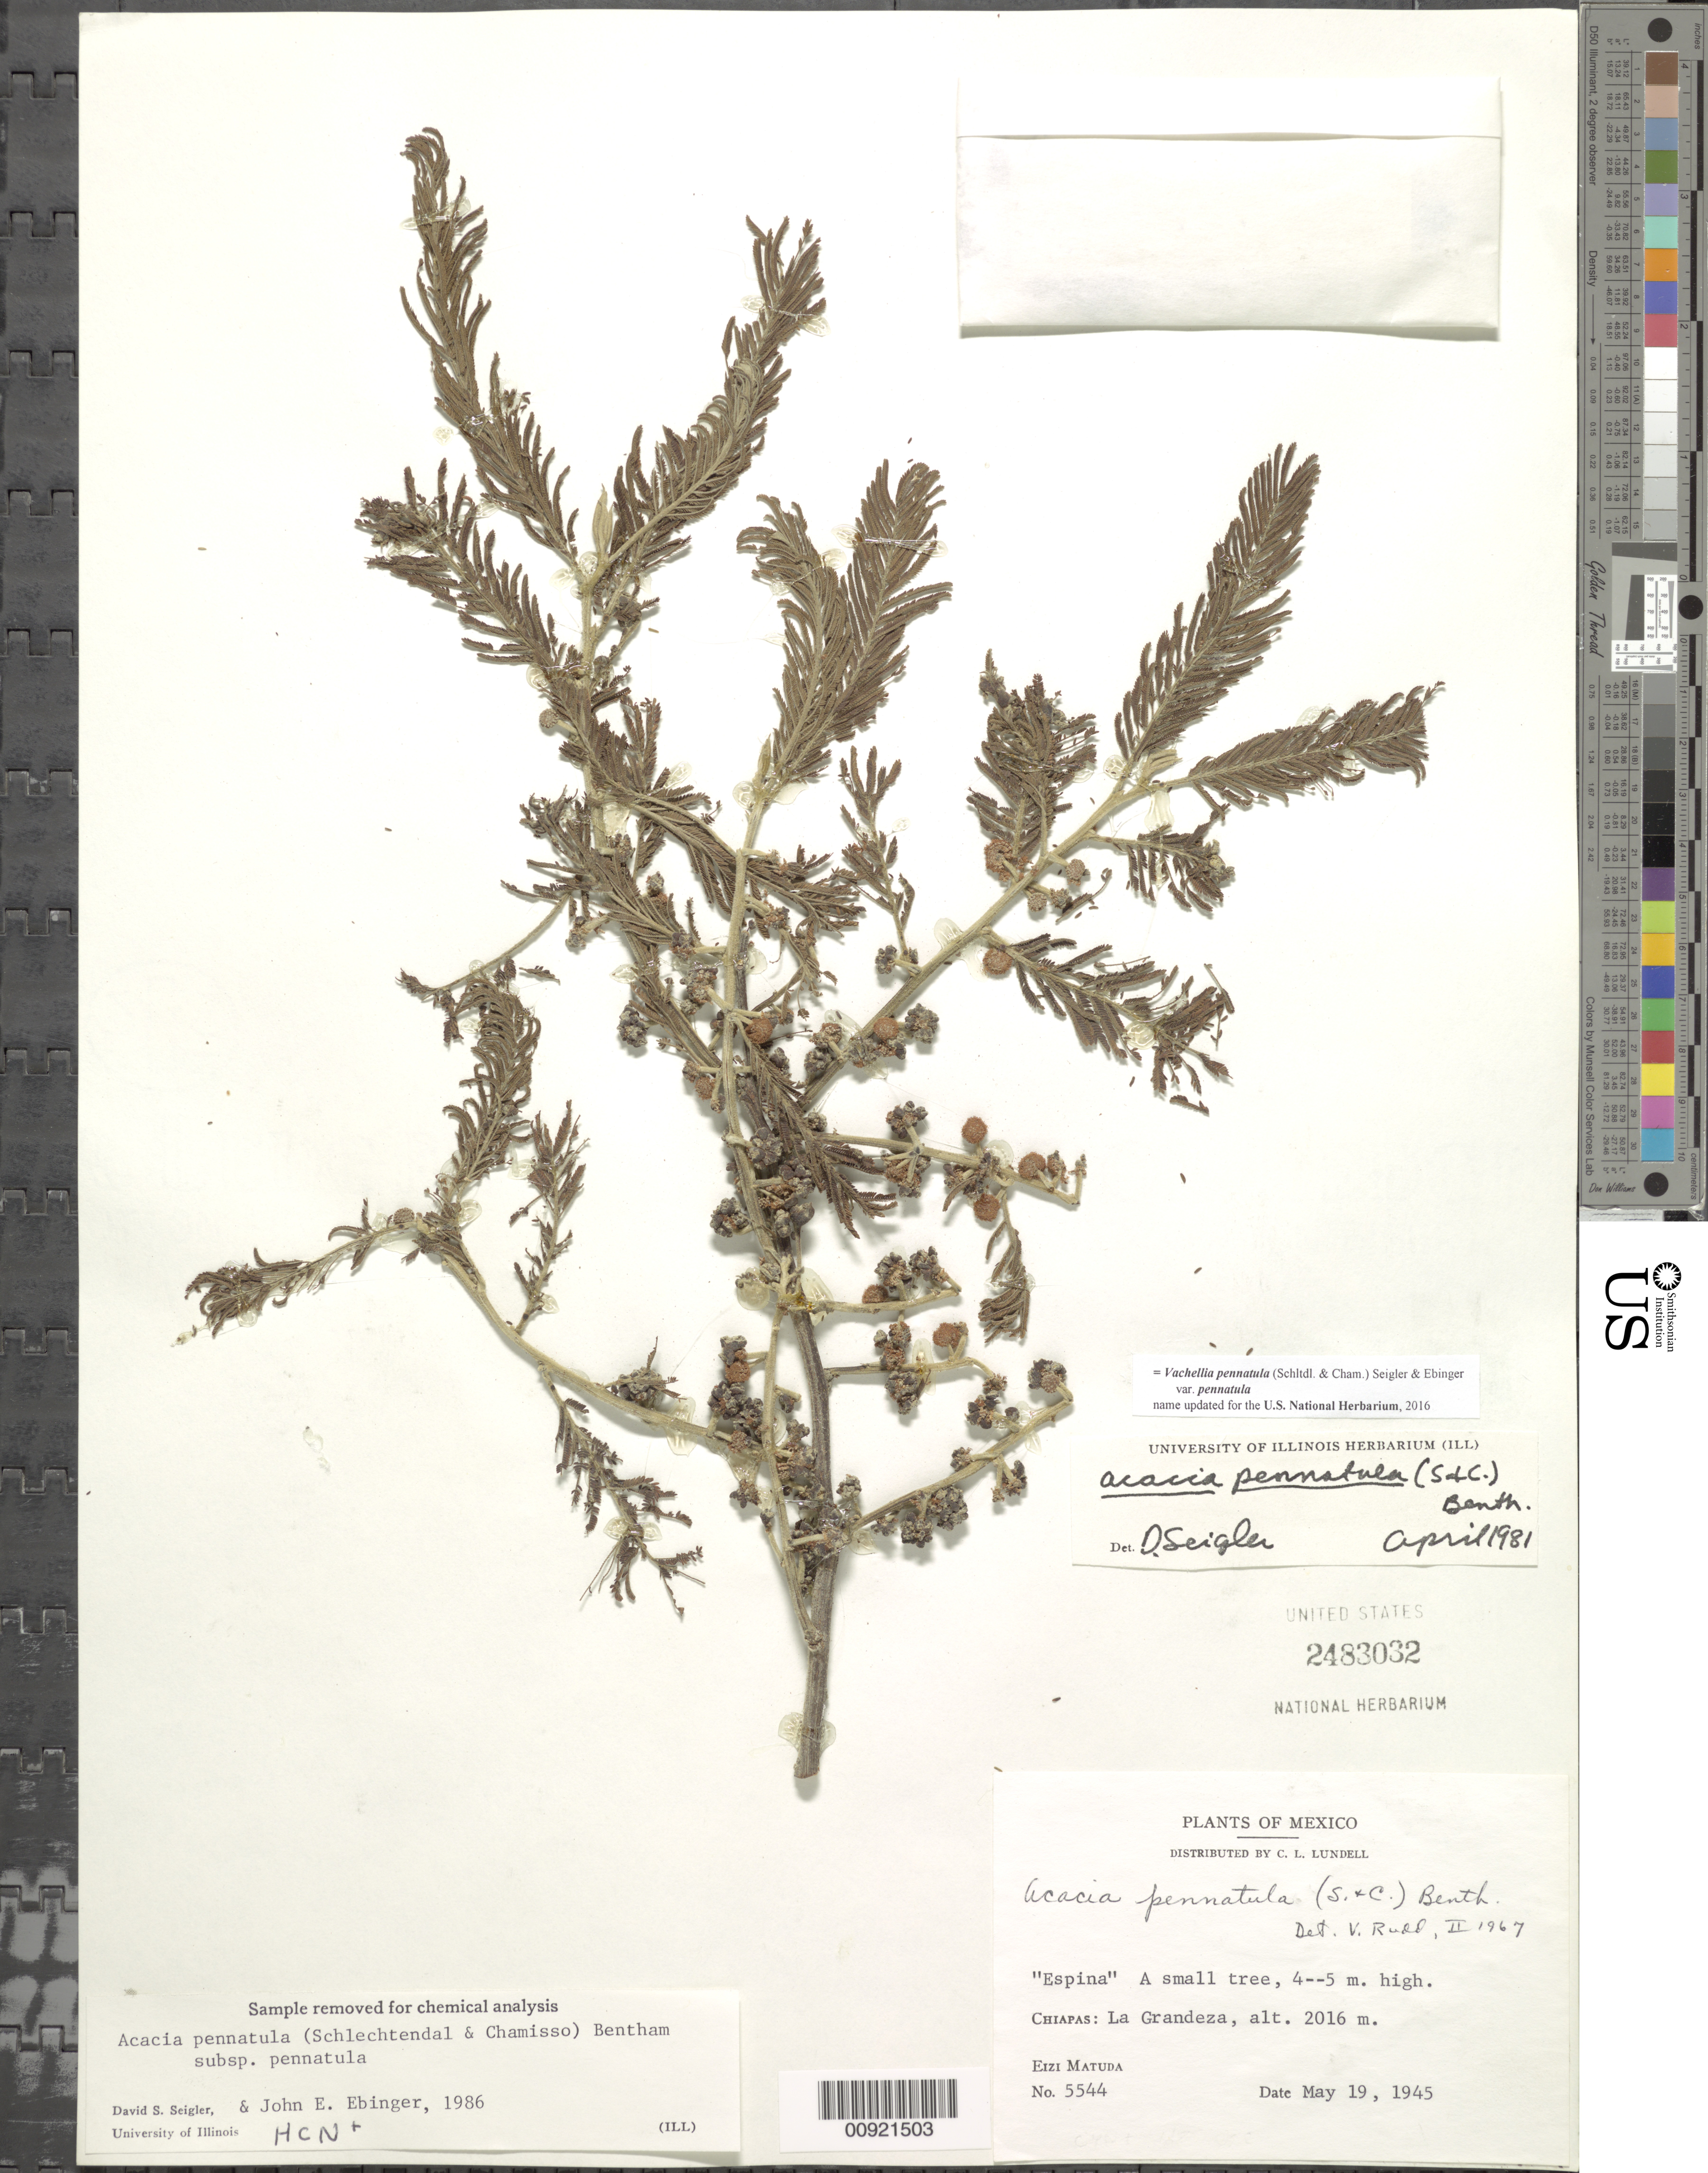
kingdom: Plantae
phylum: Tracheophyta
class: Magnoliopsida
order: Fabales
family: Fabaceae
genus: Vachellia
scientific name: Vachellia pennatula var. pennatula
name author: (Schltdl. & Cham.) Seigler & Ebinger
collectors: E. Matuda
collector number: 5544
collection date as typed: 19 May 1945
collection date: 1945-05-19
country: Mexico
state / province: Chiapas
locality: Chiapas: La Grandeza.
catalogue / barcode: US 2483032